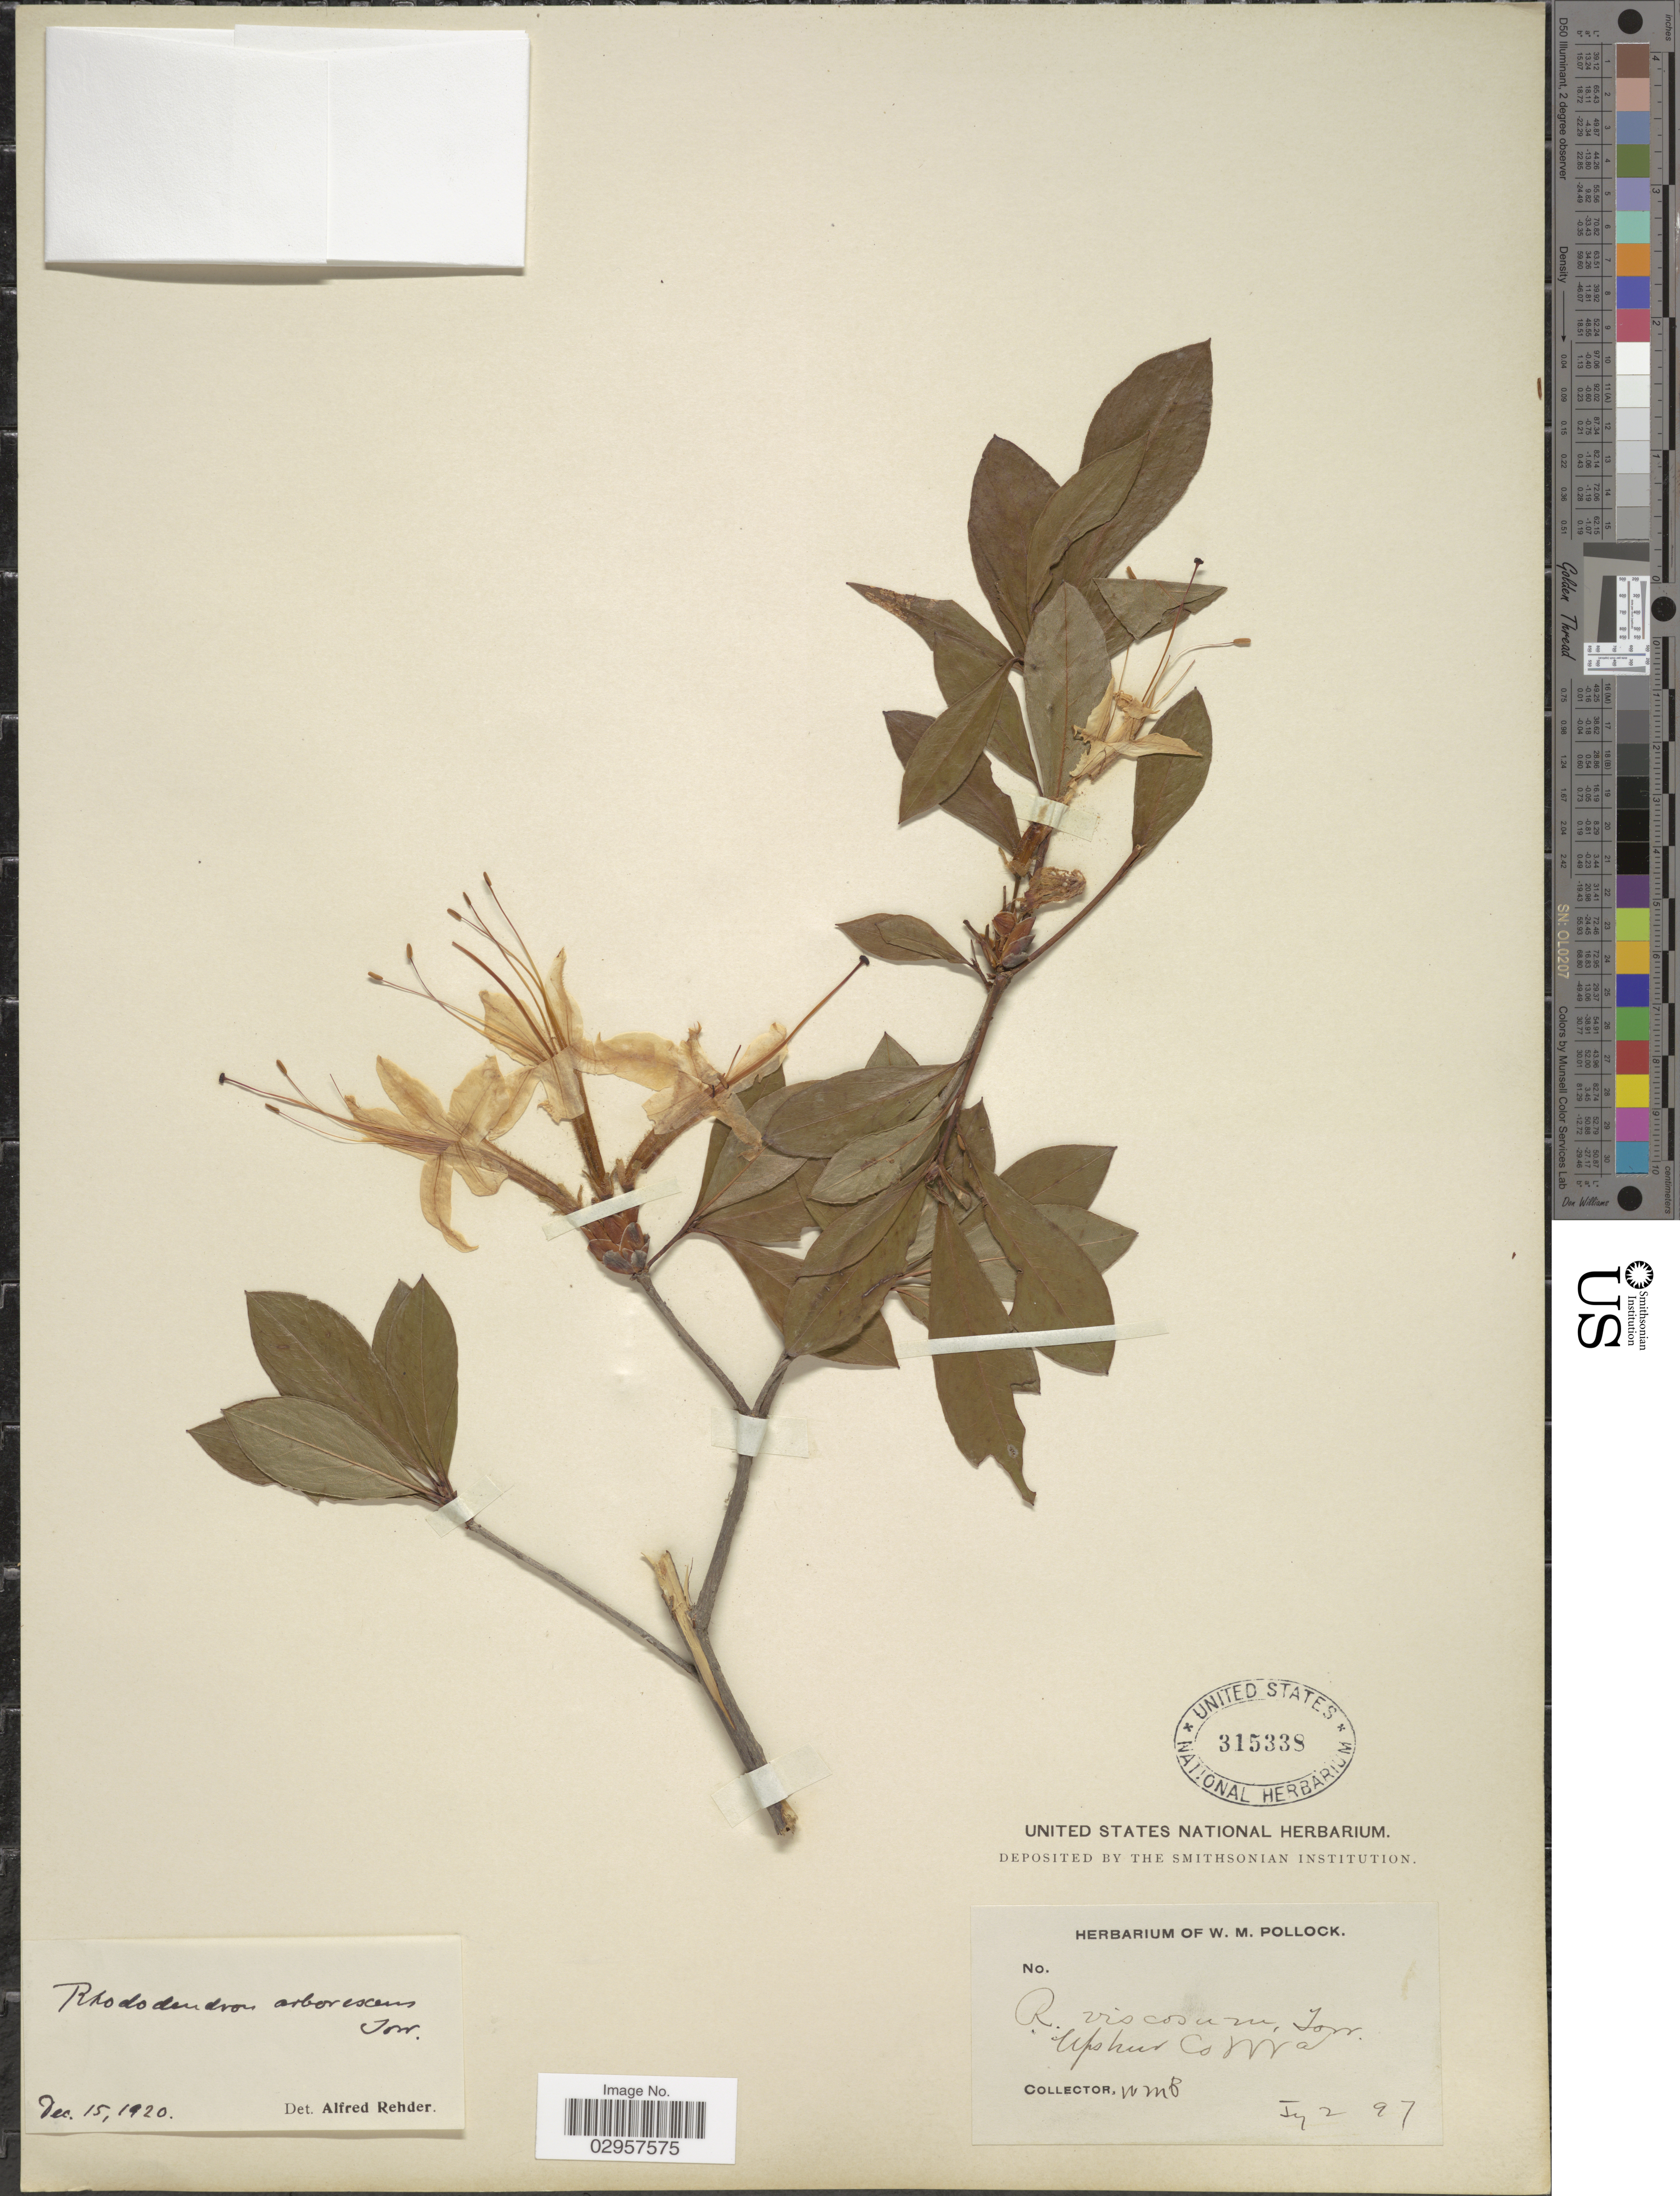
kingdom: Plantae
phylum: Tracheophyta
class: Magnoliopsida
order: Ericales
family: Ericaceae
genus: Rhododendron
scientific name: Rhododendron arborescens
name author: (Pursh) Torr.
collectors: W. M. Pollock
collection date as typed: Transcribed d/m/y: 2/7/97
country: United States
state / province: West Virginia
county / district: Upshur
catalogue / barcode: US 315338